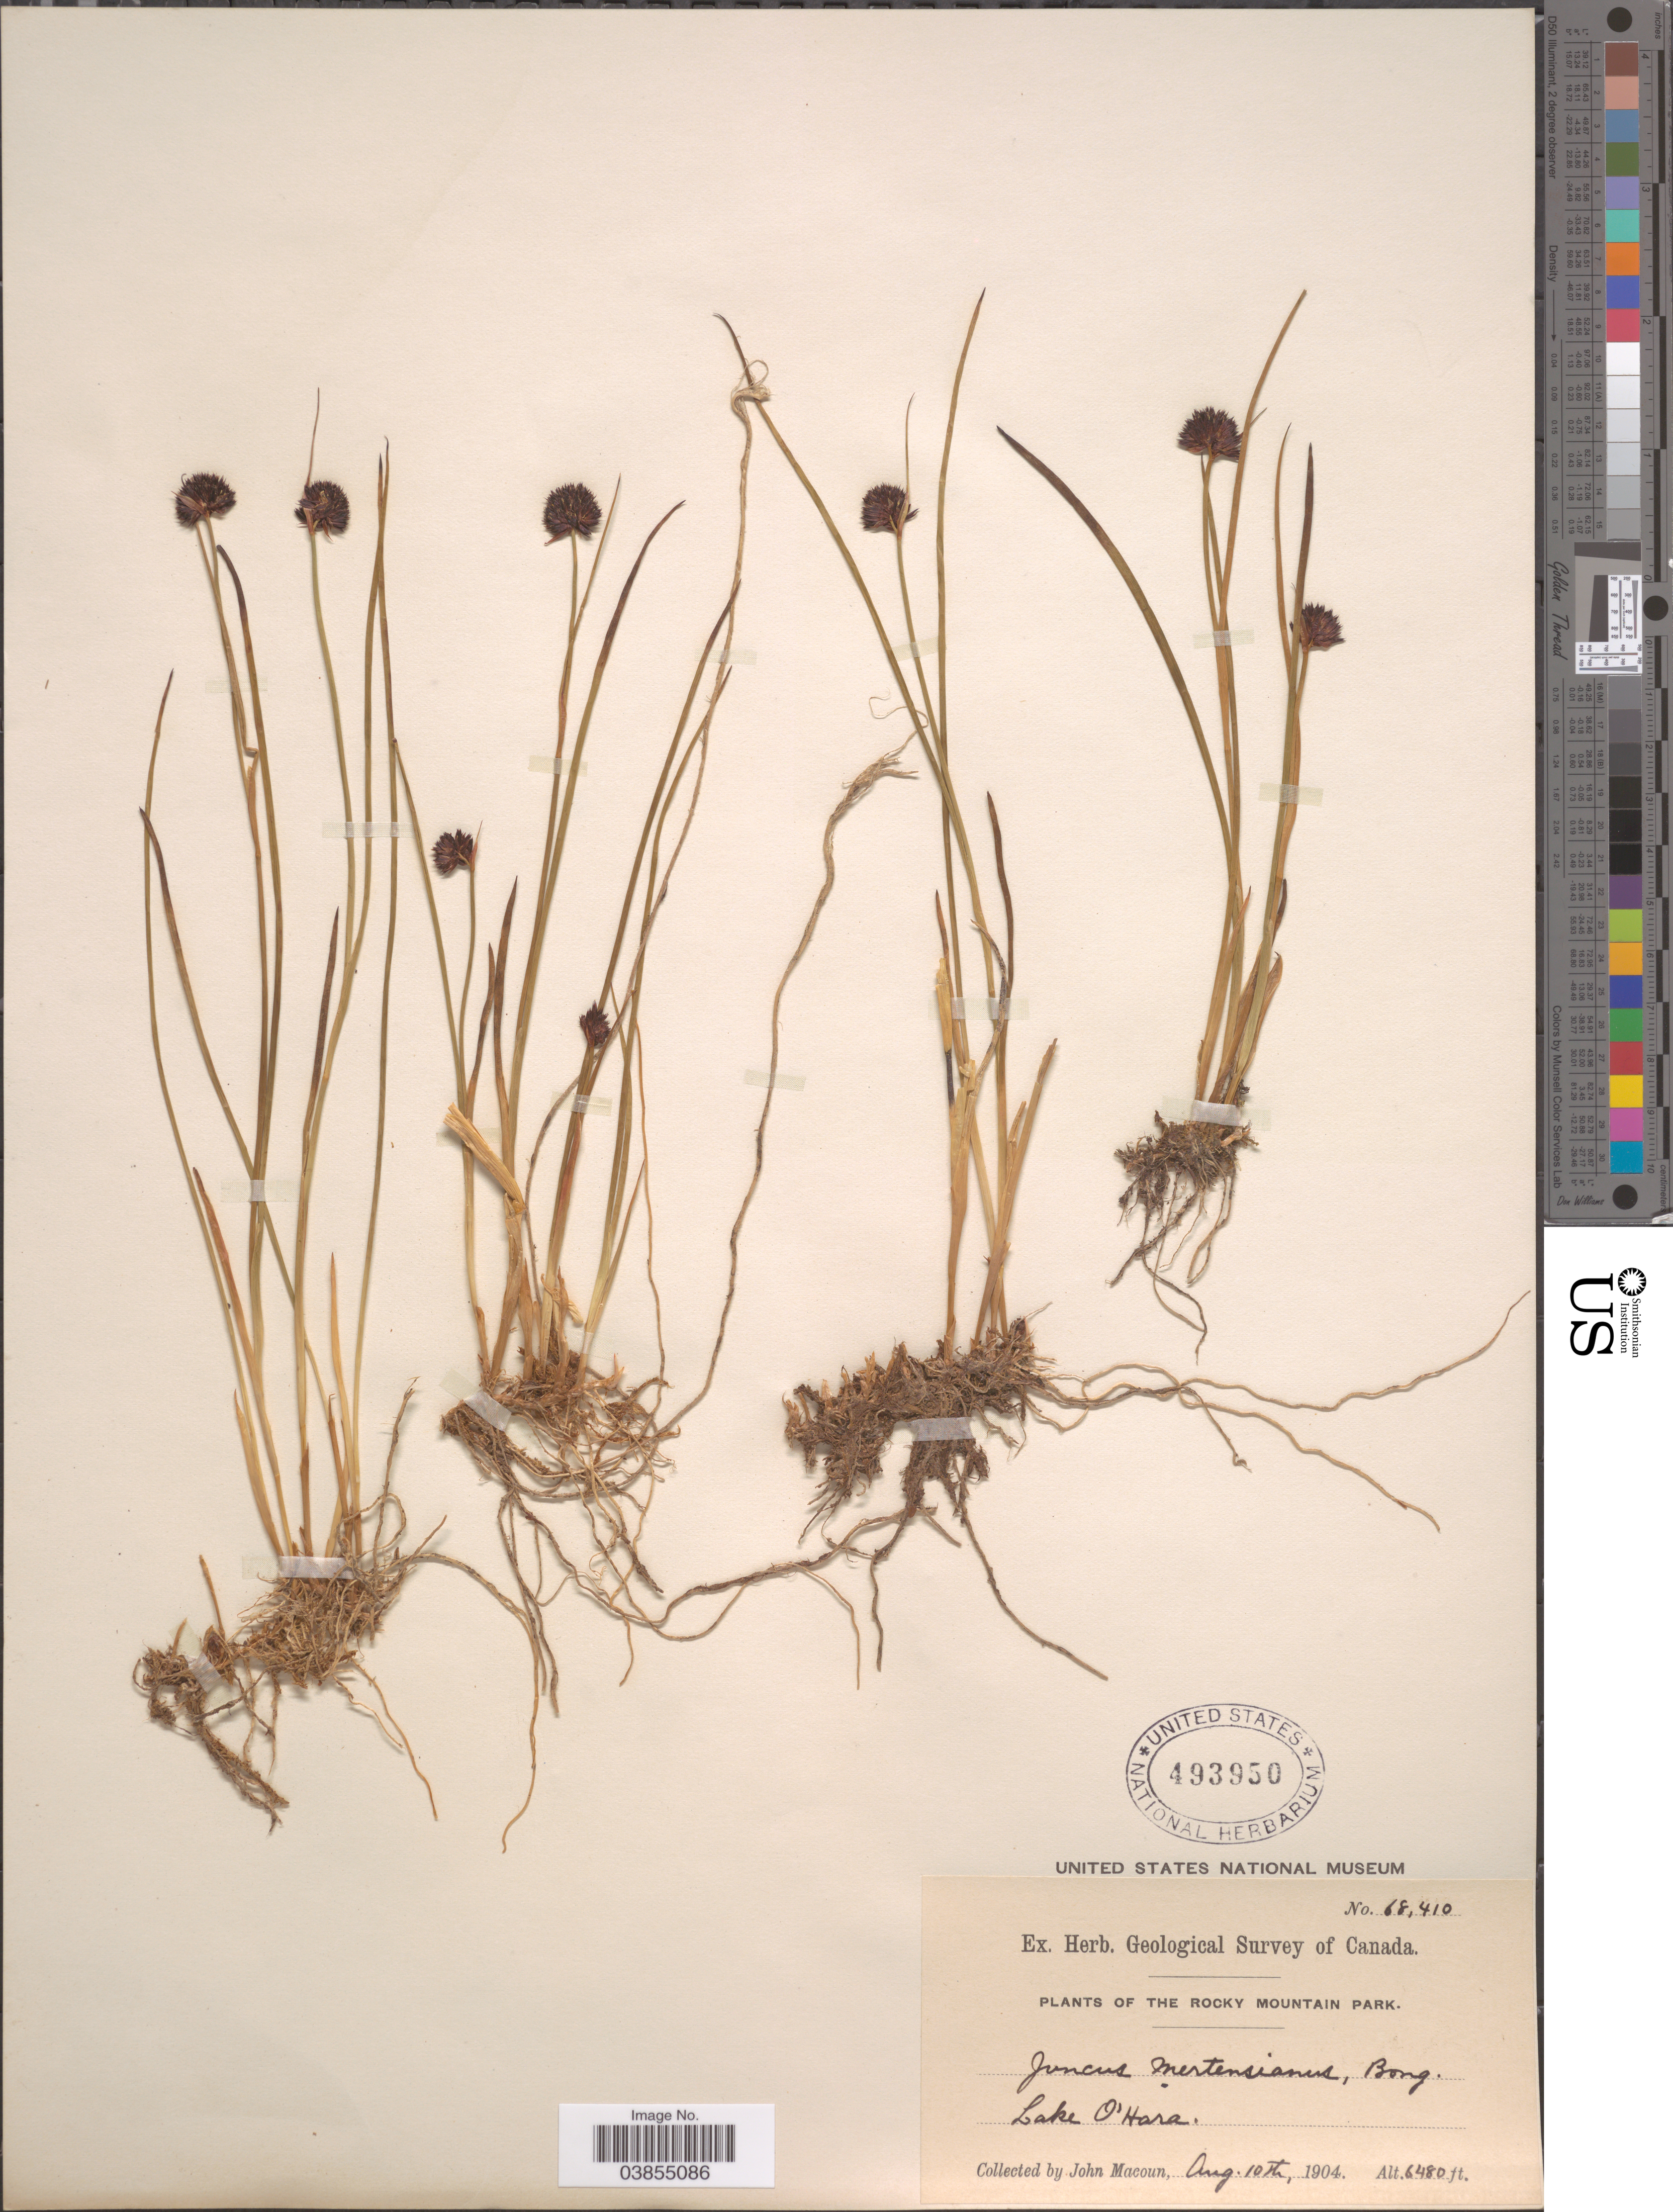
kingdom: Plantae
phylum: Tracheophyta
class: Liliopsida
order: Poales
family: Juncaceae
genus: Juncus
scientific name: Juncus mertensianus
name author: Bong.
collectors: J. Macoun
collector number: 68410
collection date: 1904-08-10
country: Canada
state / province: British Columbia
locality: Rocky Mountain Park. Lake O'Hara.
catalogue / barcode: US 493950